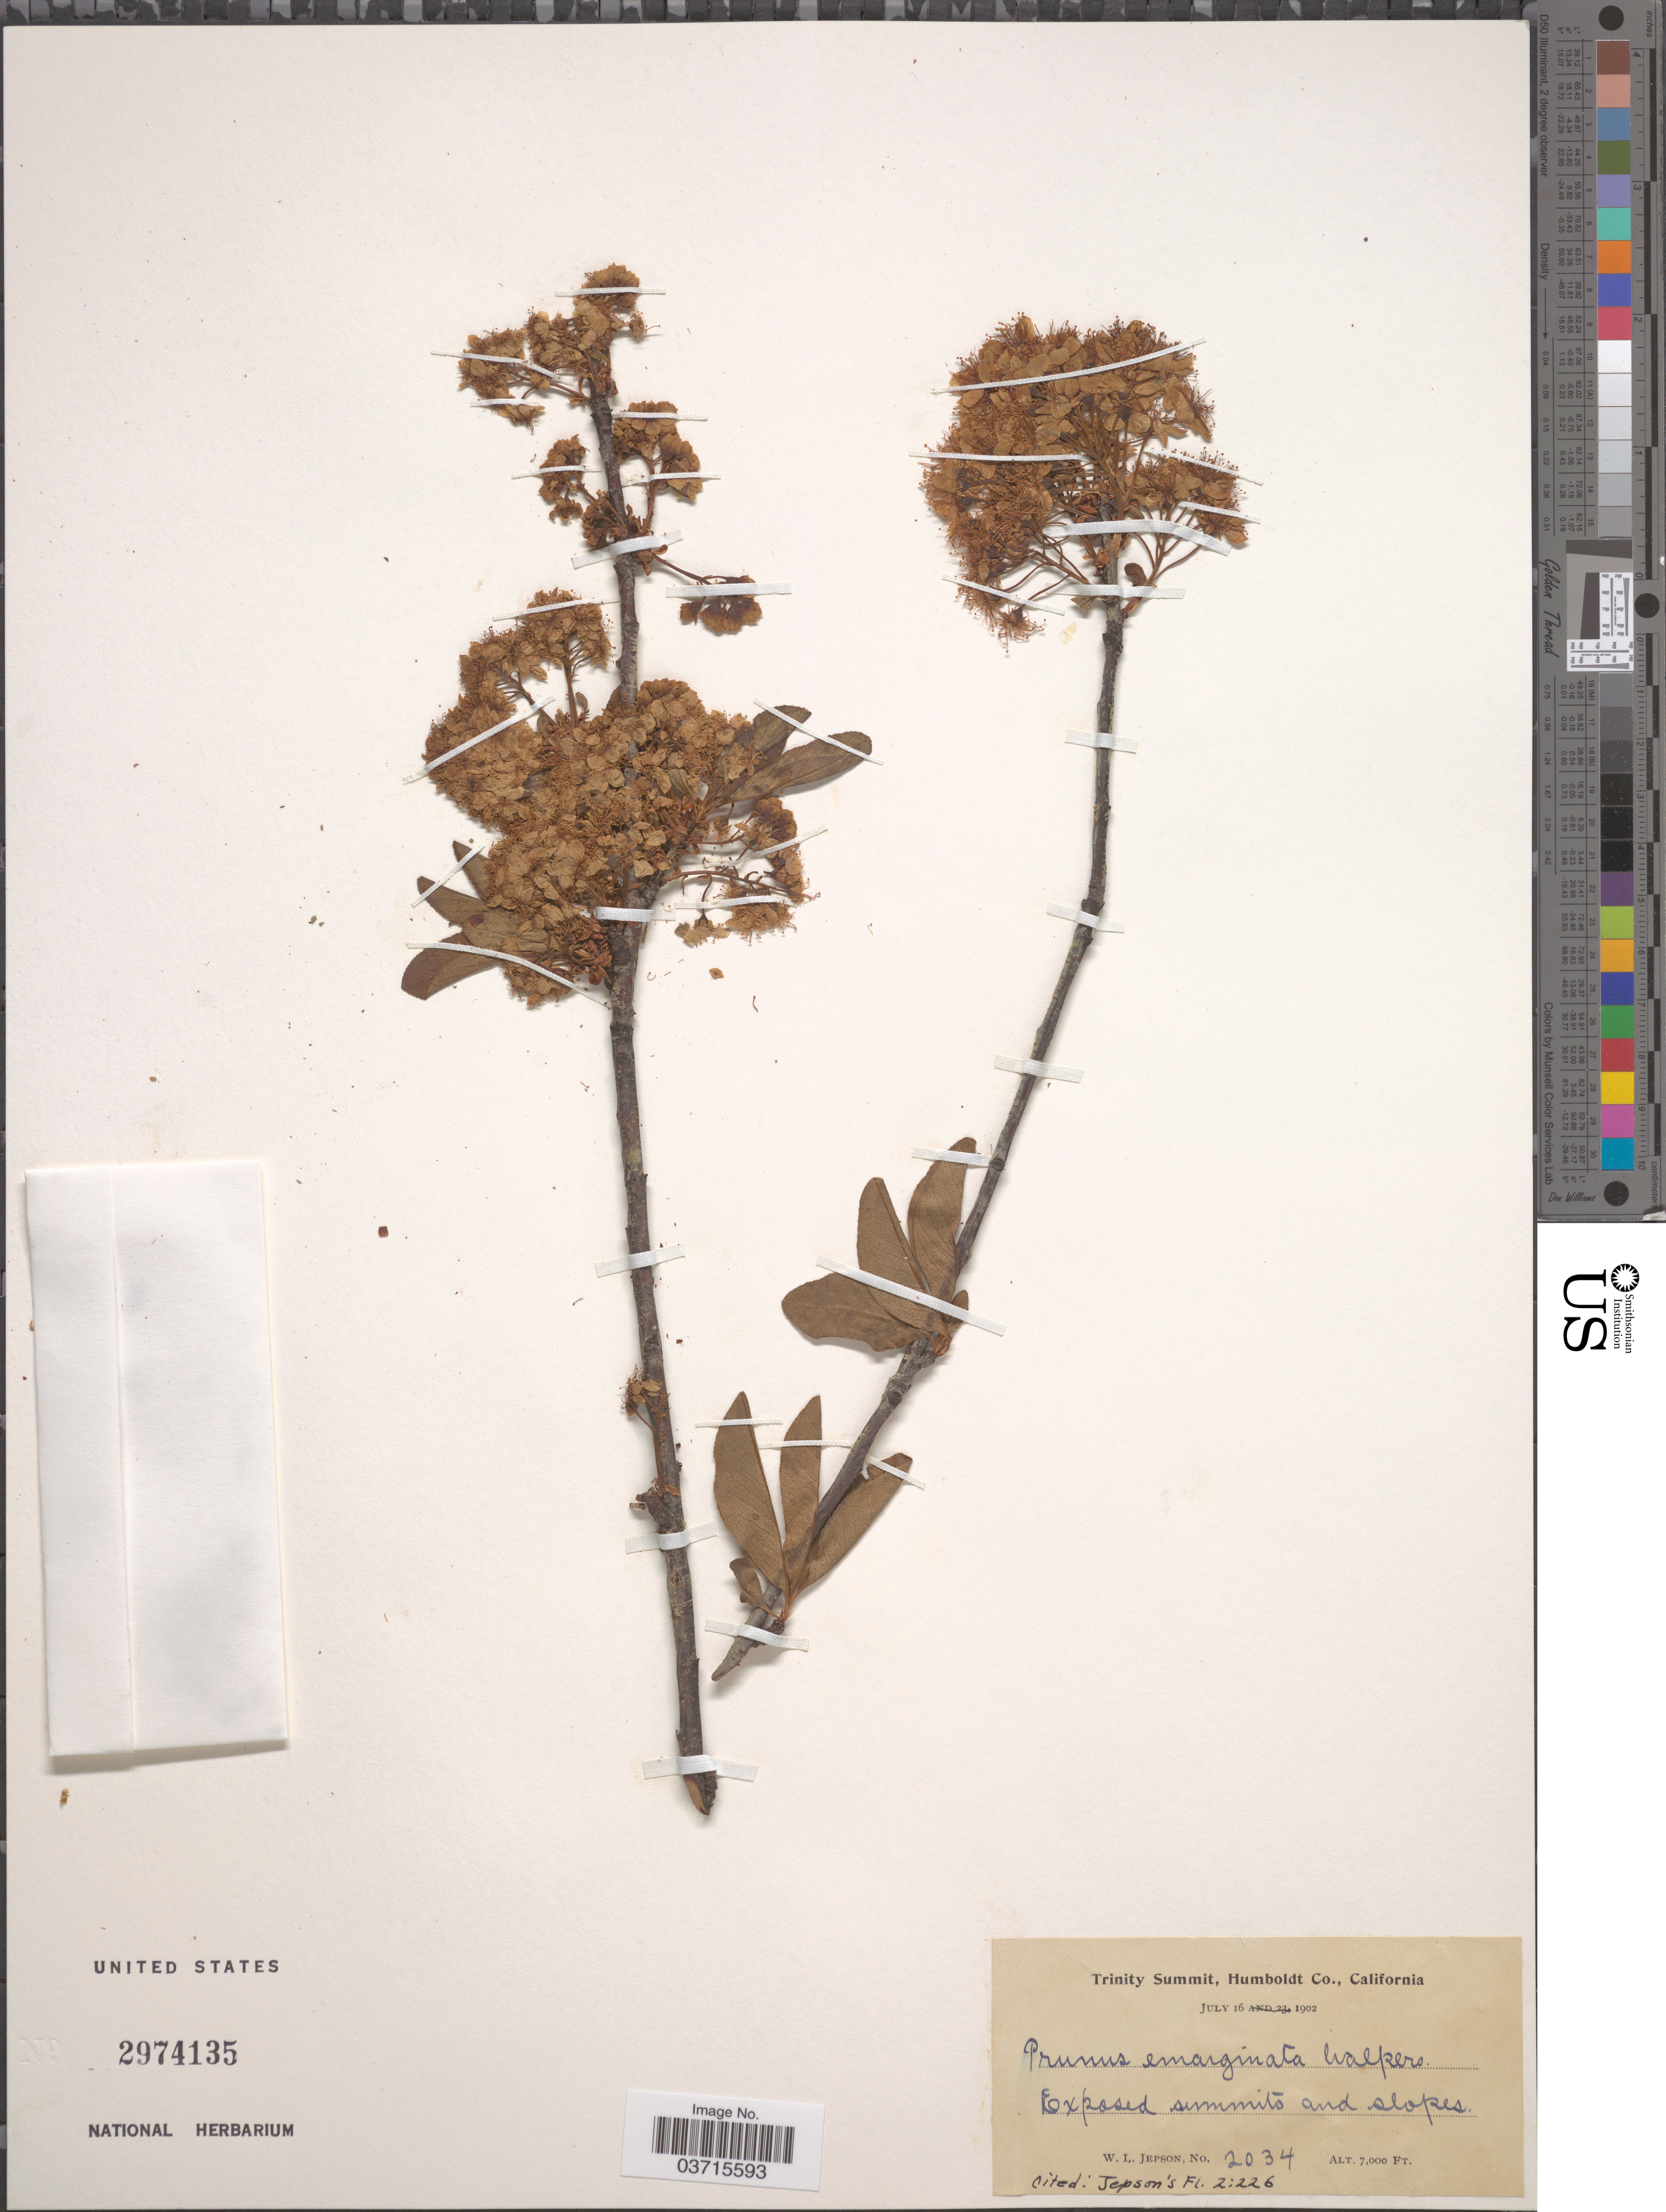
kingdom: Plantae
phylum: Tracheophyta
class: Magnoliopsida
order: Rosales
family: Rosaceae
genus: Prunus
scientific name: Prunus emarginata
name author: (Douglas ex Hook.) Eaton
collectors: W. L. Jepson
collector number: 2034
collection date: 1902-07-16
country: United States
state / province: California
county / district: Humboldt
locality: Trinity Summit, Humboldt Co.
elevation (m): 2134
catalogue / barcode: US 2974135